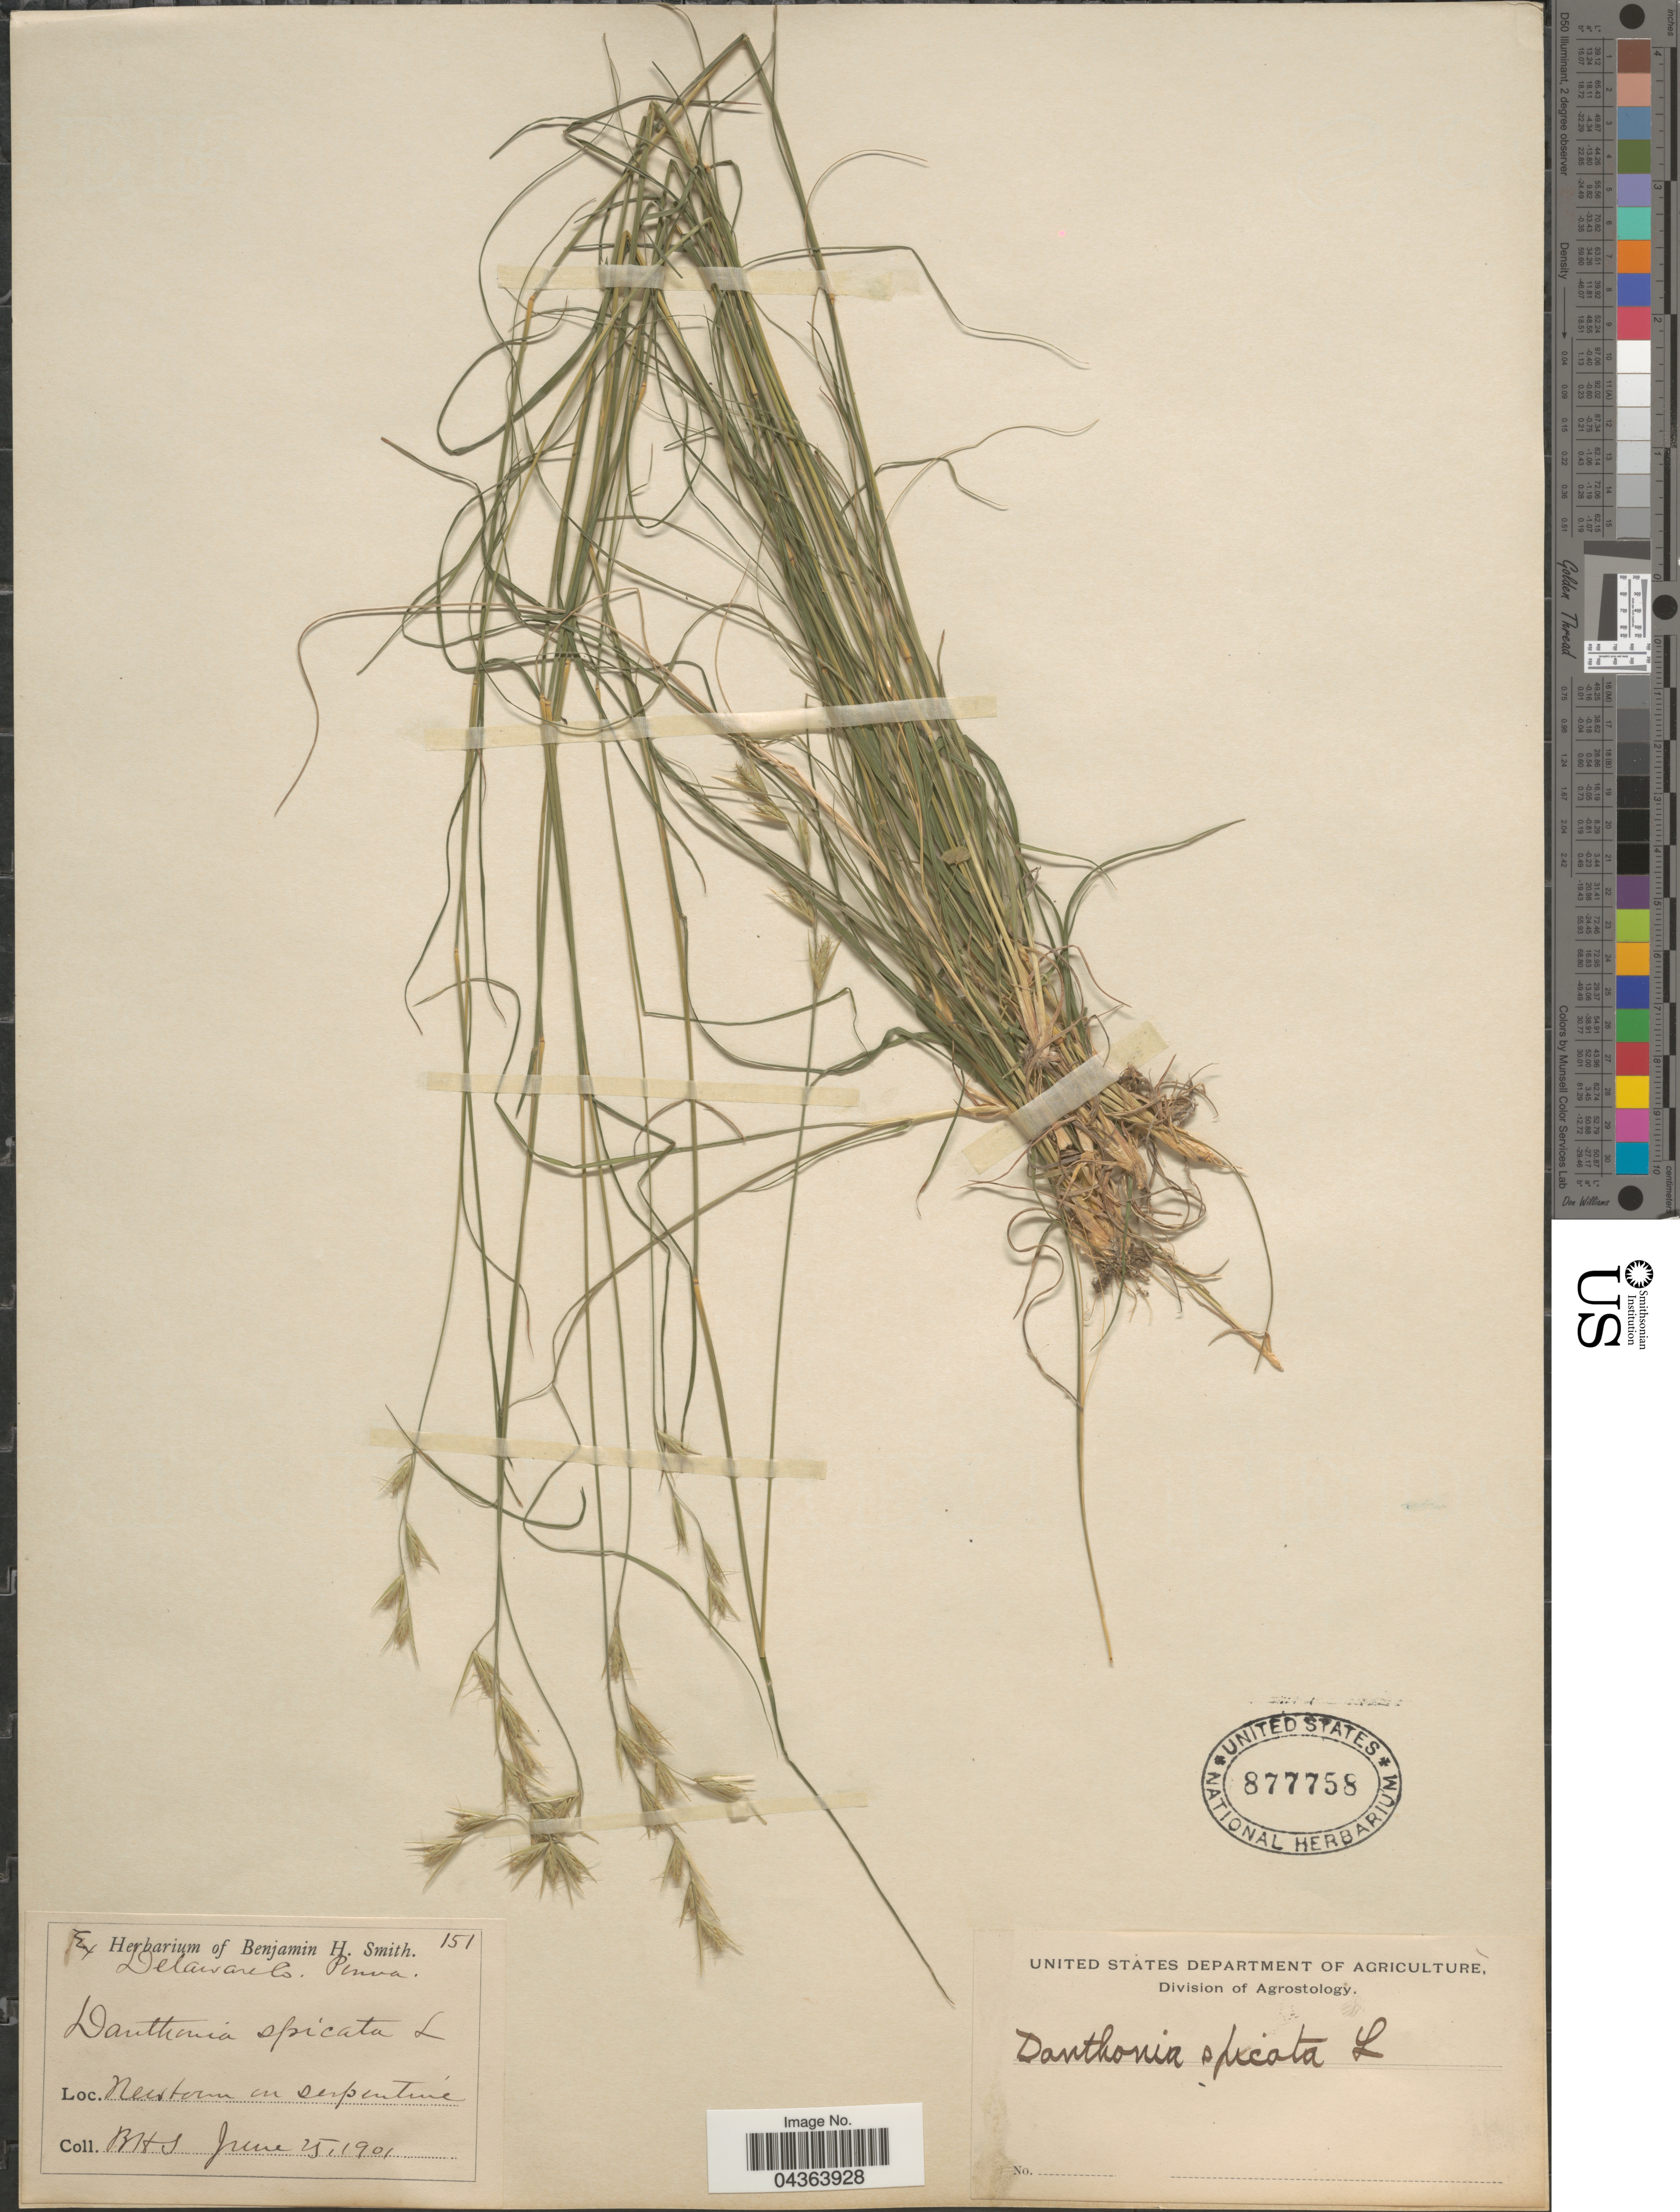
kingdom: Plantae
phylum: Tracheophyta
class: Liliopsida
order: Poales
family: Poaceae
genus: Danthonia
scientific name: Danthonia spicata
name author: (L.) P. Beauv. ex Roem. & Schult.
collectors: B. H. Smith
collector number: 151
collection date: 1901-06-25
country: United States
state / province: Pennsylvania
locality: Delaware Co. Newtown on serpentine.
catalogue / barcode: US 877758